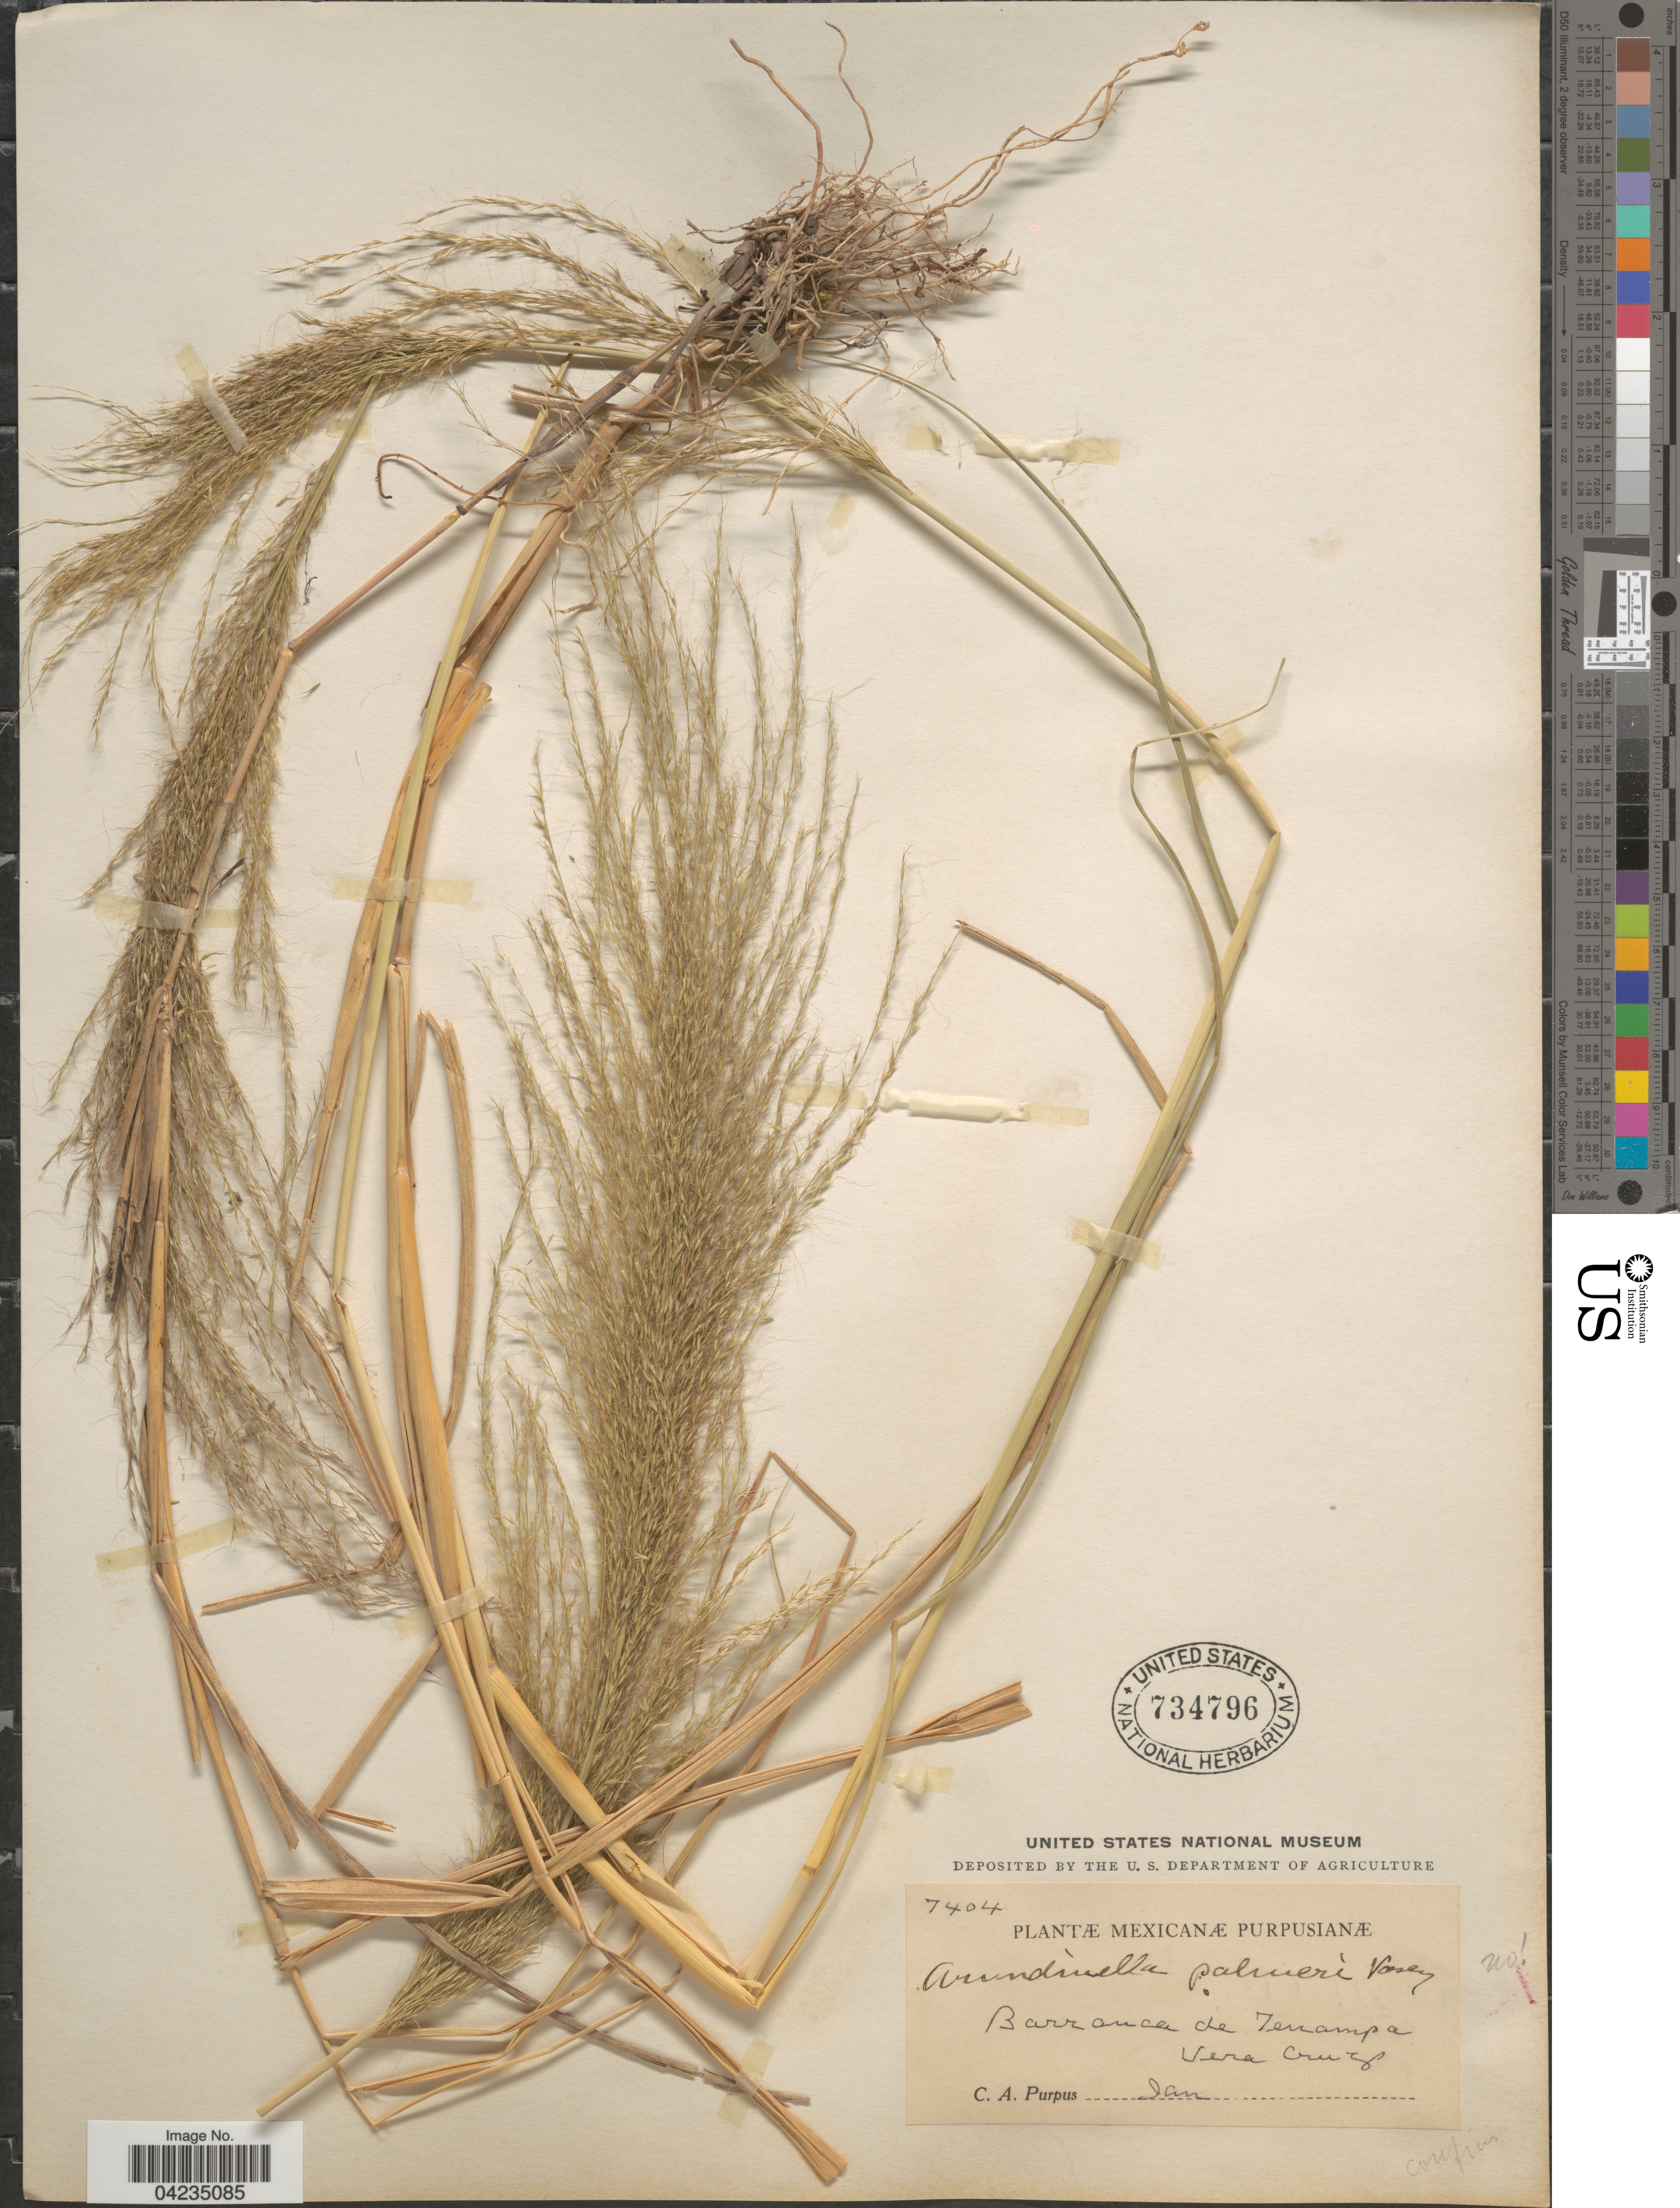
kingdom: Plantae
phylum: Tracheophyta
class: Liliopsida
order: Poales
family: Poaceae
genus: Arundinella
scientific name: Arundinella deppeana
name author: Nees ex Steud.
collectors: C. A. Purpus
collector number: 7404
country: Mexico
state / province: Veracruz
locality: Mexicanæ Purpusianæ. [unsure placement] Barranca de Tenampa. Vera Cruz.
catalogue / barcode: US 734796